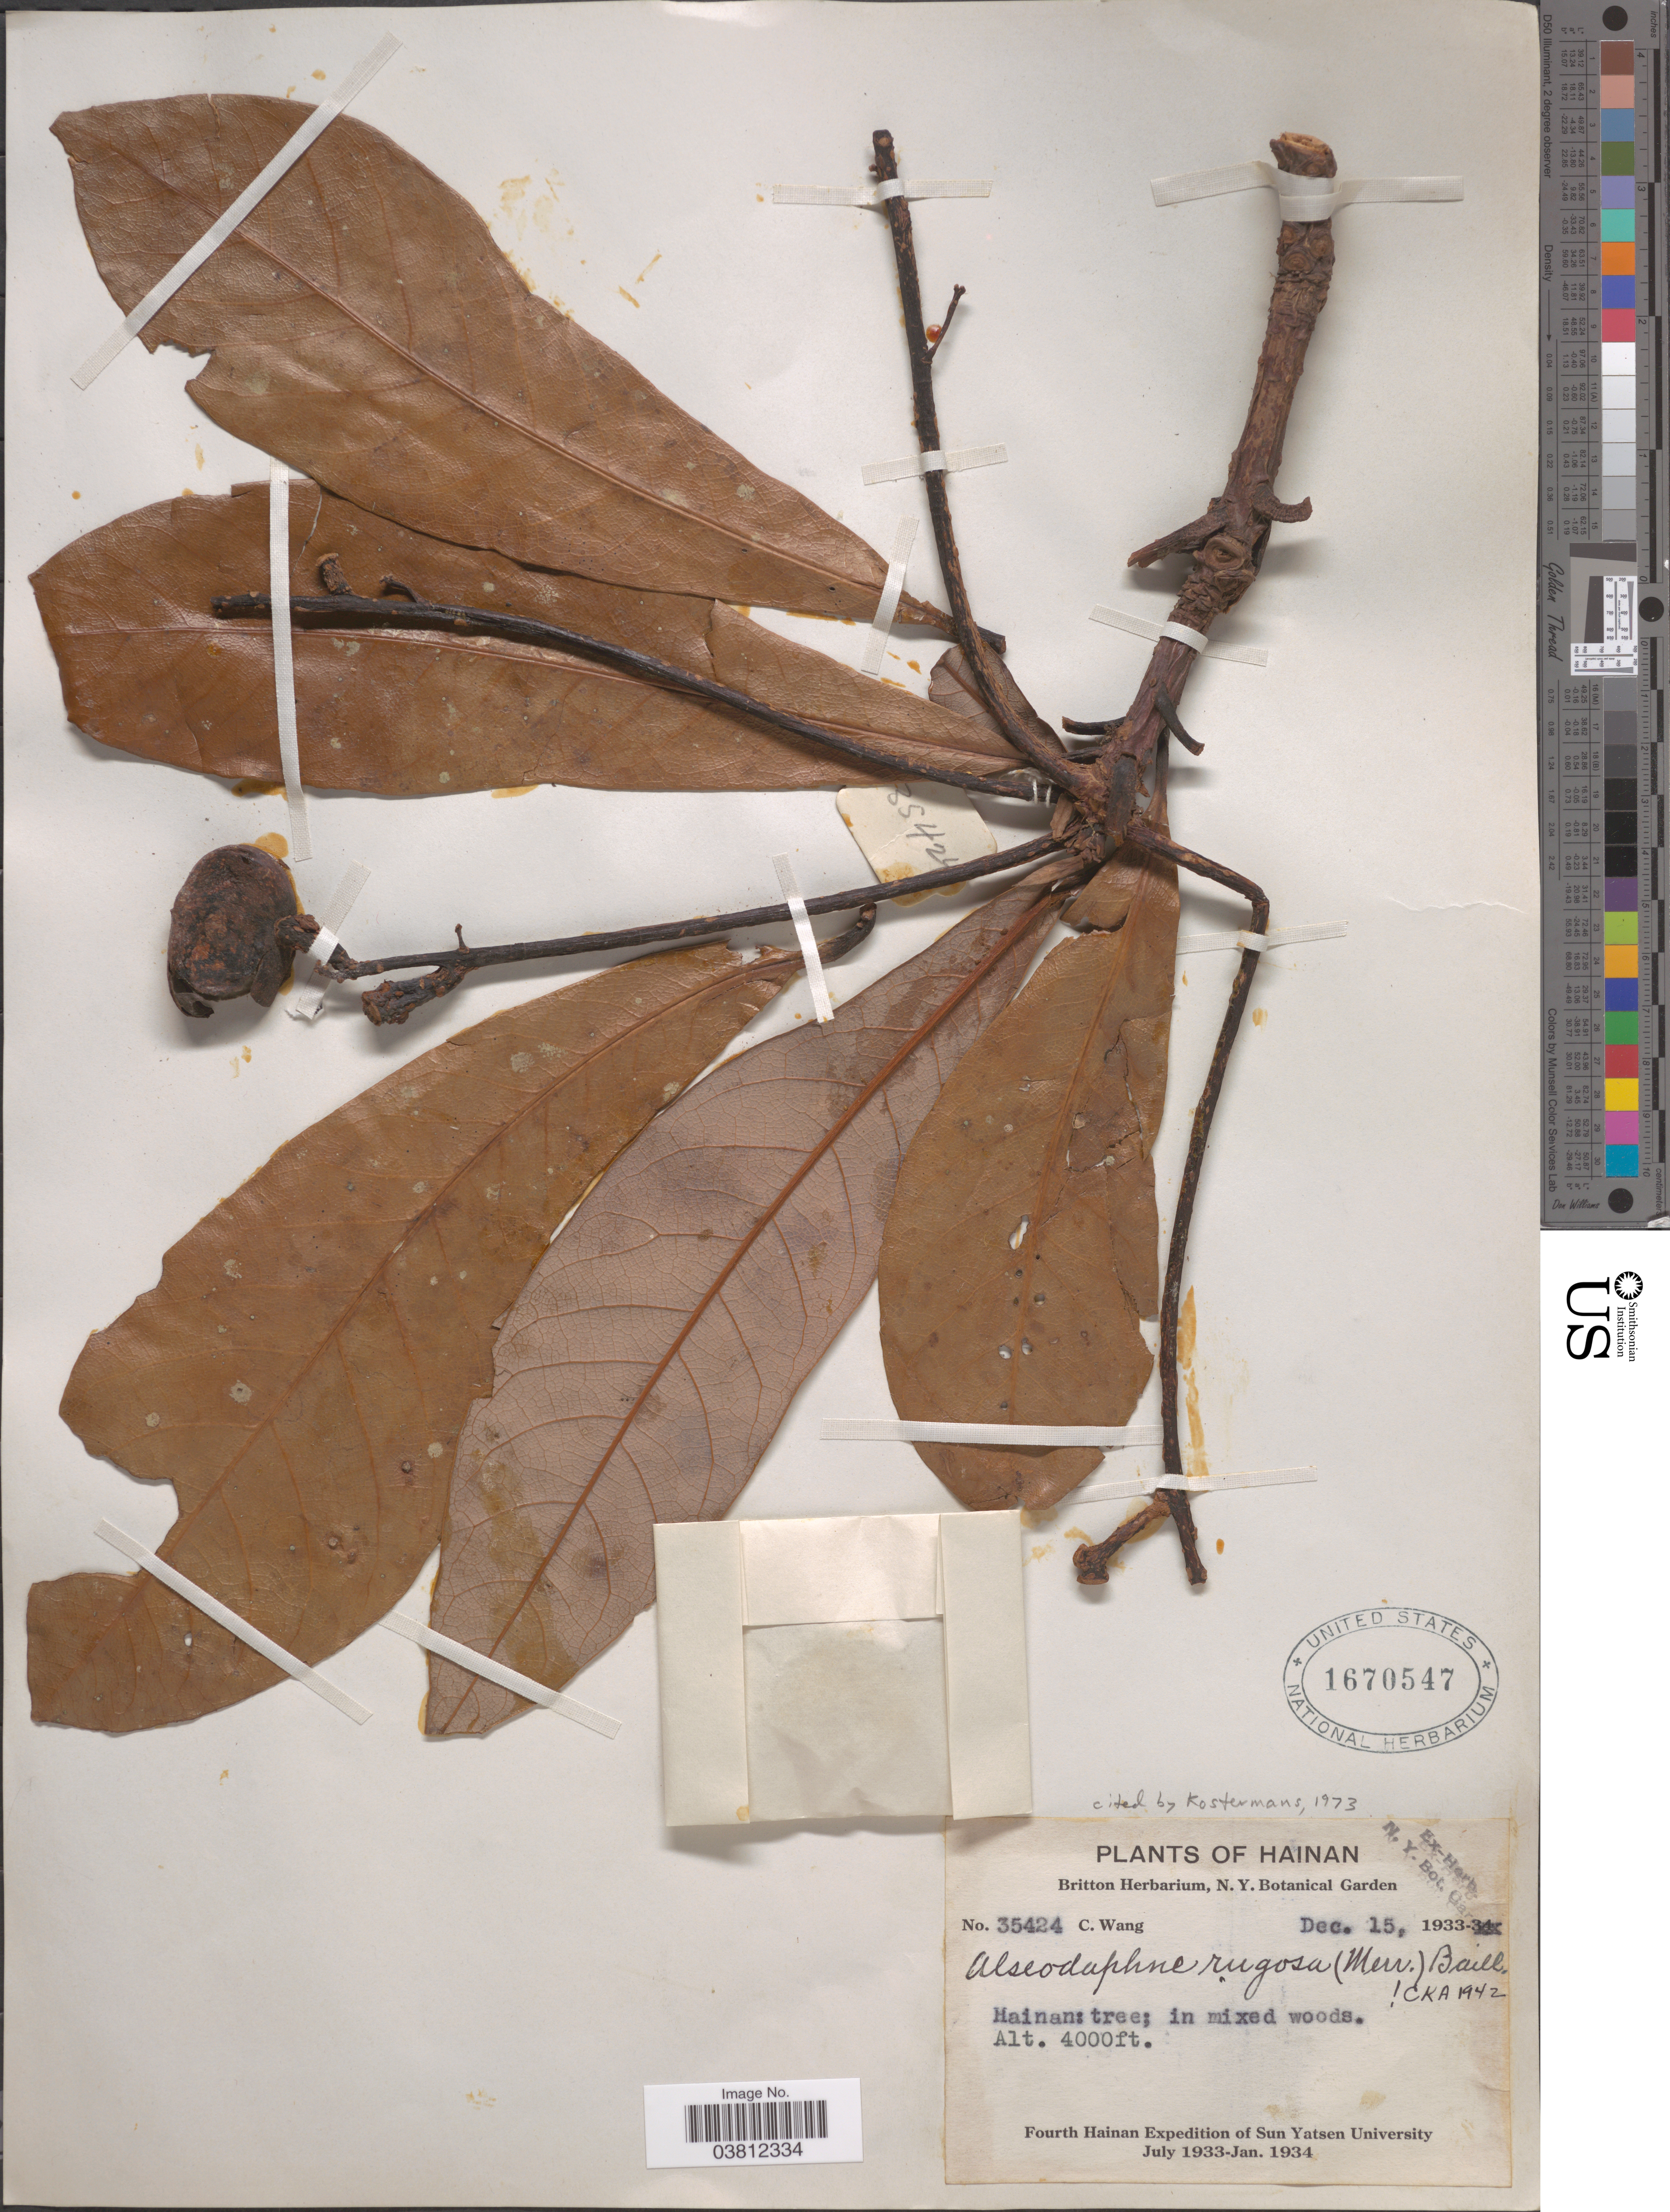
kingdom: Plantae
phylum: Tracheophyta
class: Magnoliopsida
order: Laurales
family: Lauraceae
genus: Alseodaphne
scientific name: Alseodaphne rugosa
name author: Merr. & Chun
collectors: C. Wang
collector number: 35424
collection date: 1933-12-15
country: China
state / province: Hainan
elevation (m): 1219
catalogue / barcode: US 1670547